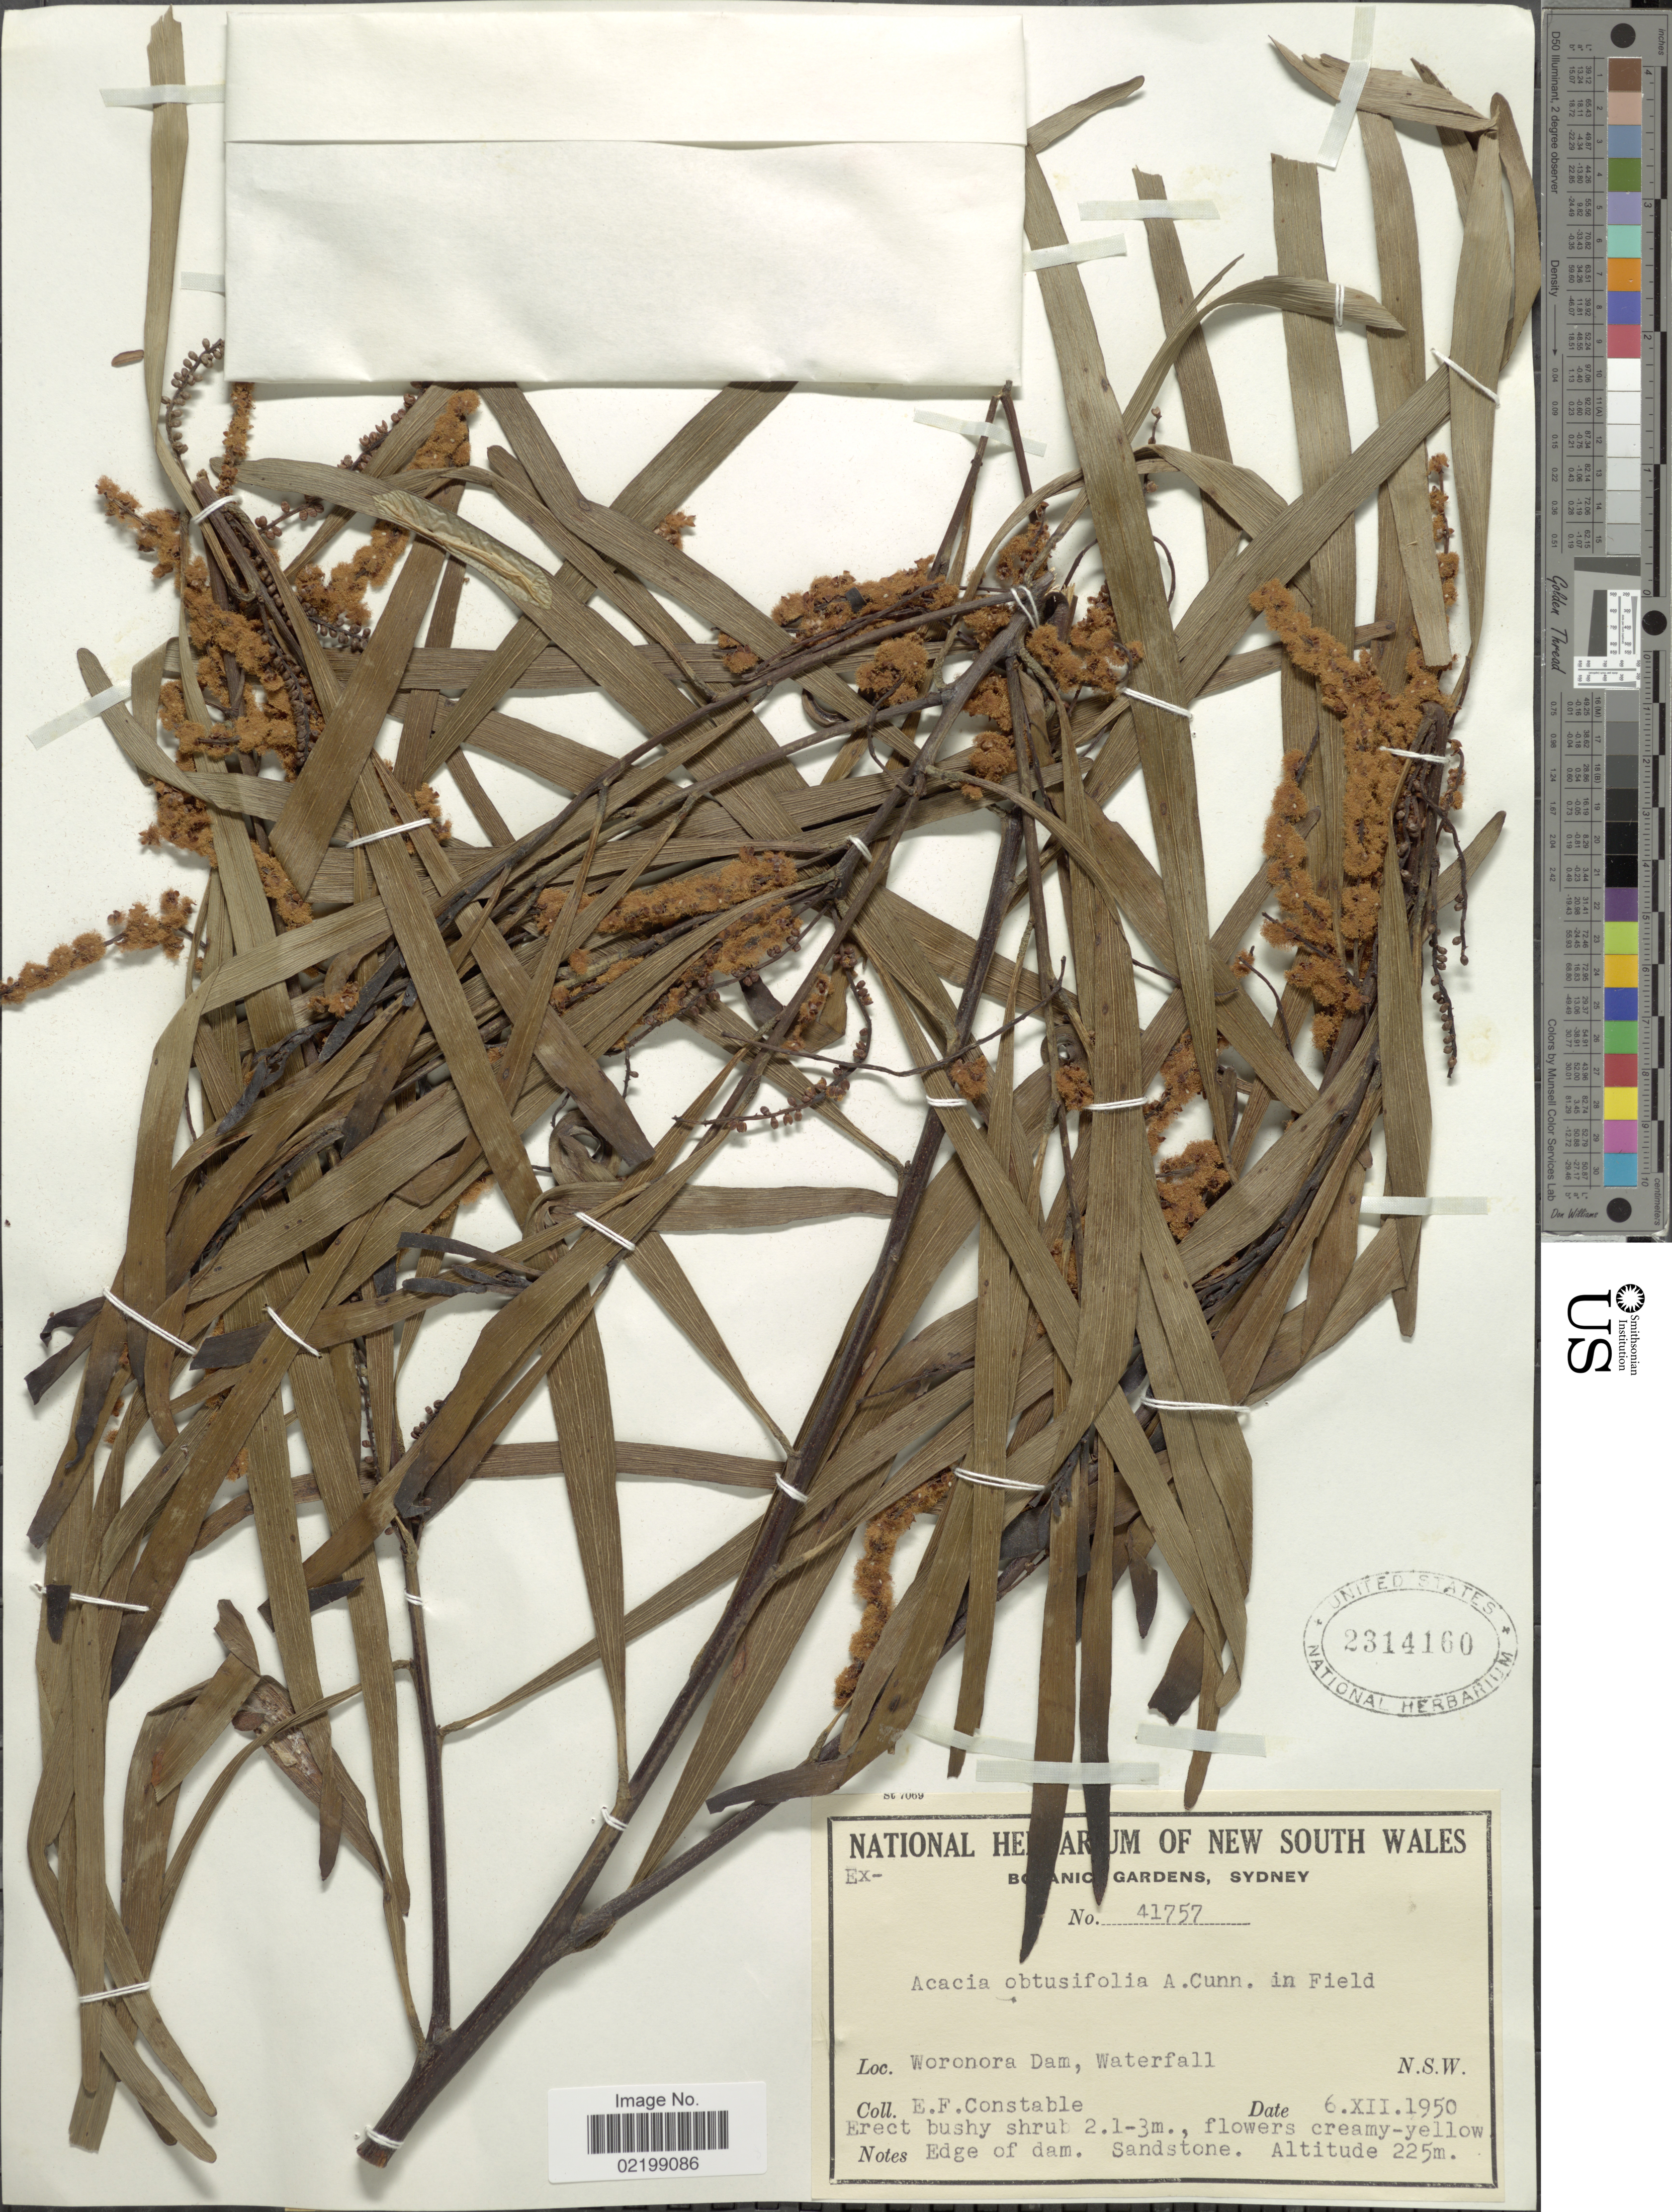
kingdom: Plantae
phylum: Tracheophyta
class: Magnoliopsida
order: Fabales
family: Fabaceae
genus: Acacia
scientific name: Acacia obtusifolia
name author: A. Cunn.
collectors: E. F. Constable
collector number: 41757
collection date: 1950-12-06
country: Australia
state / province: New South Wales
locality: Woronora Dam, Waterfall, edge of dam, sandstone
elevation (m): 225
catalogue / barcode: US 2314160